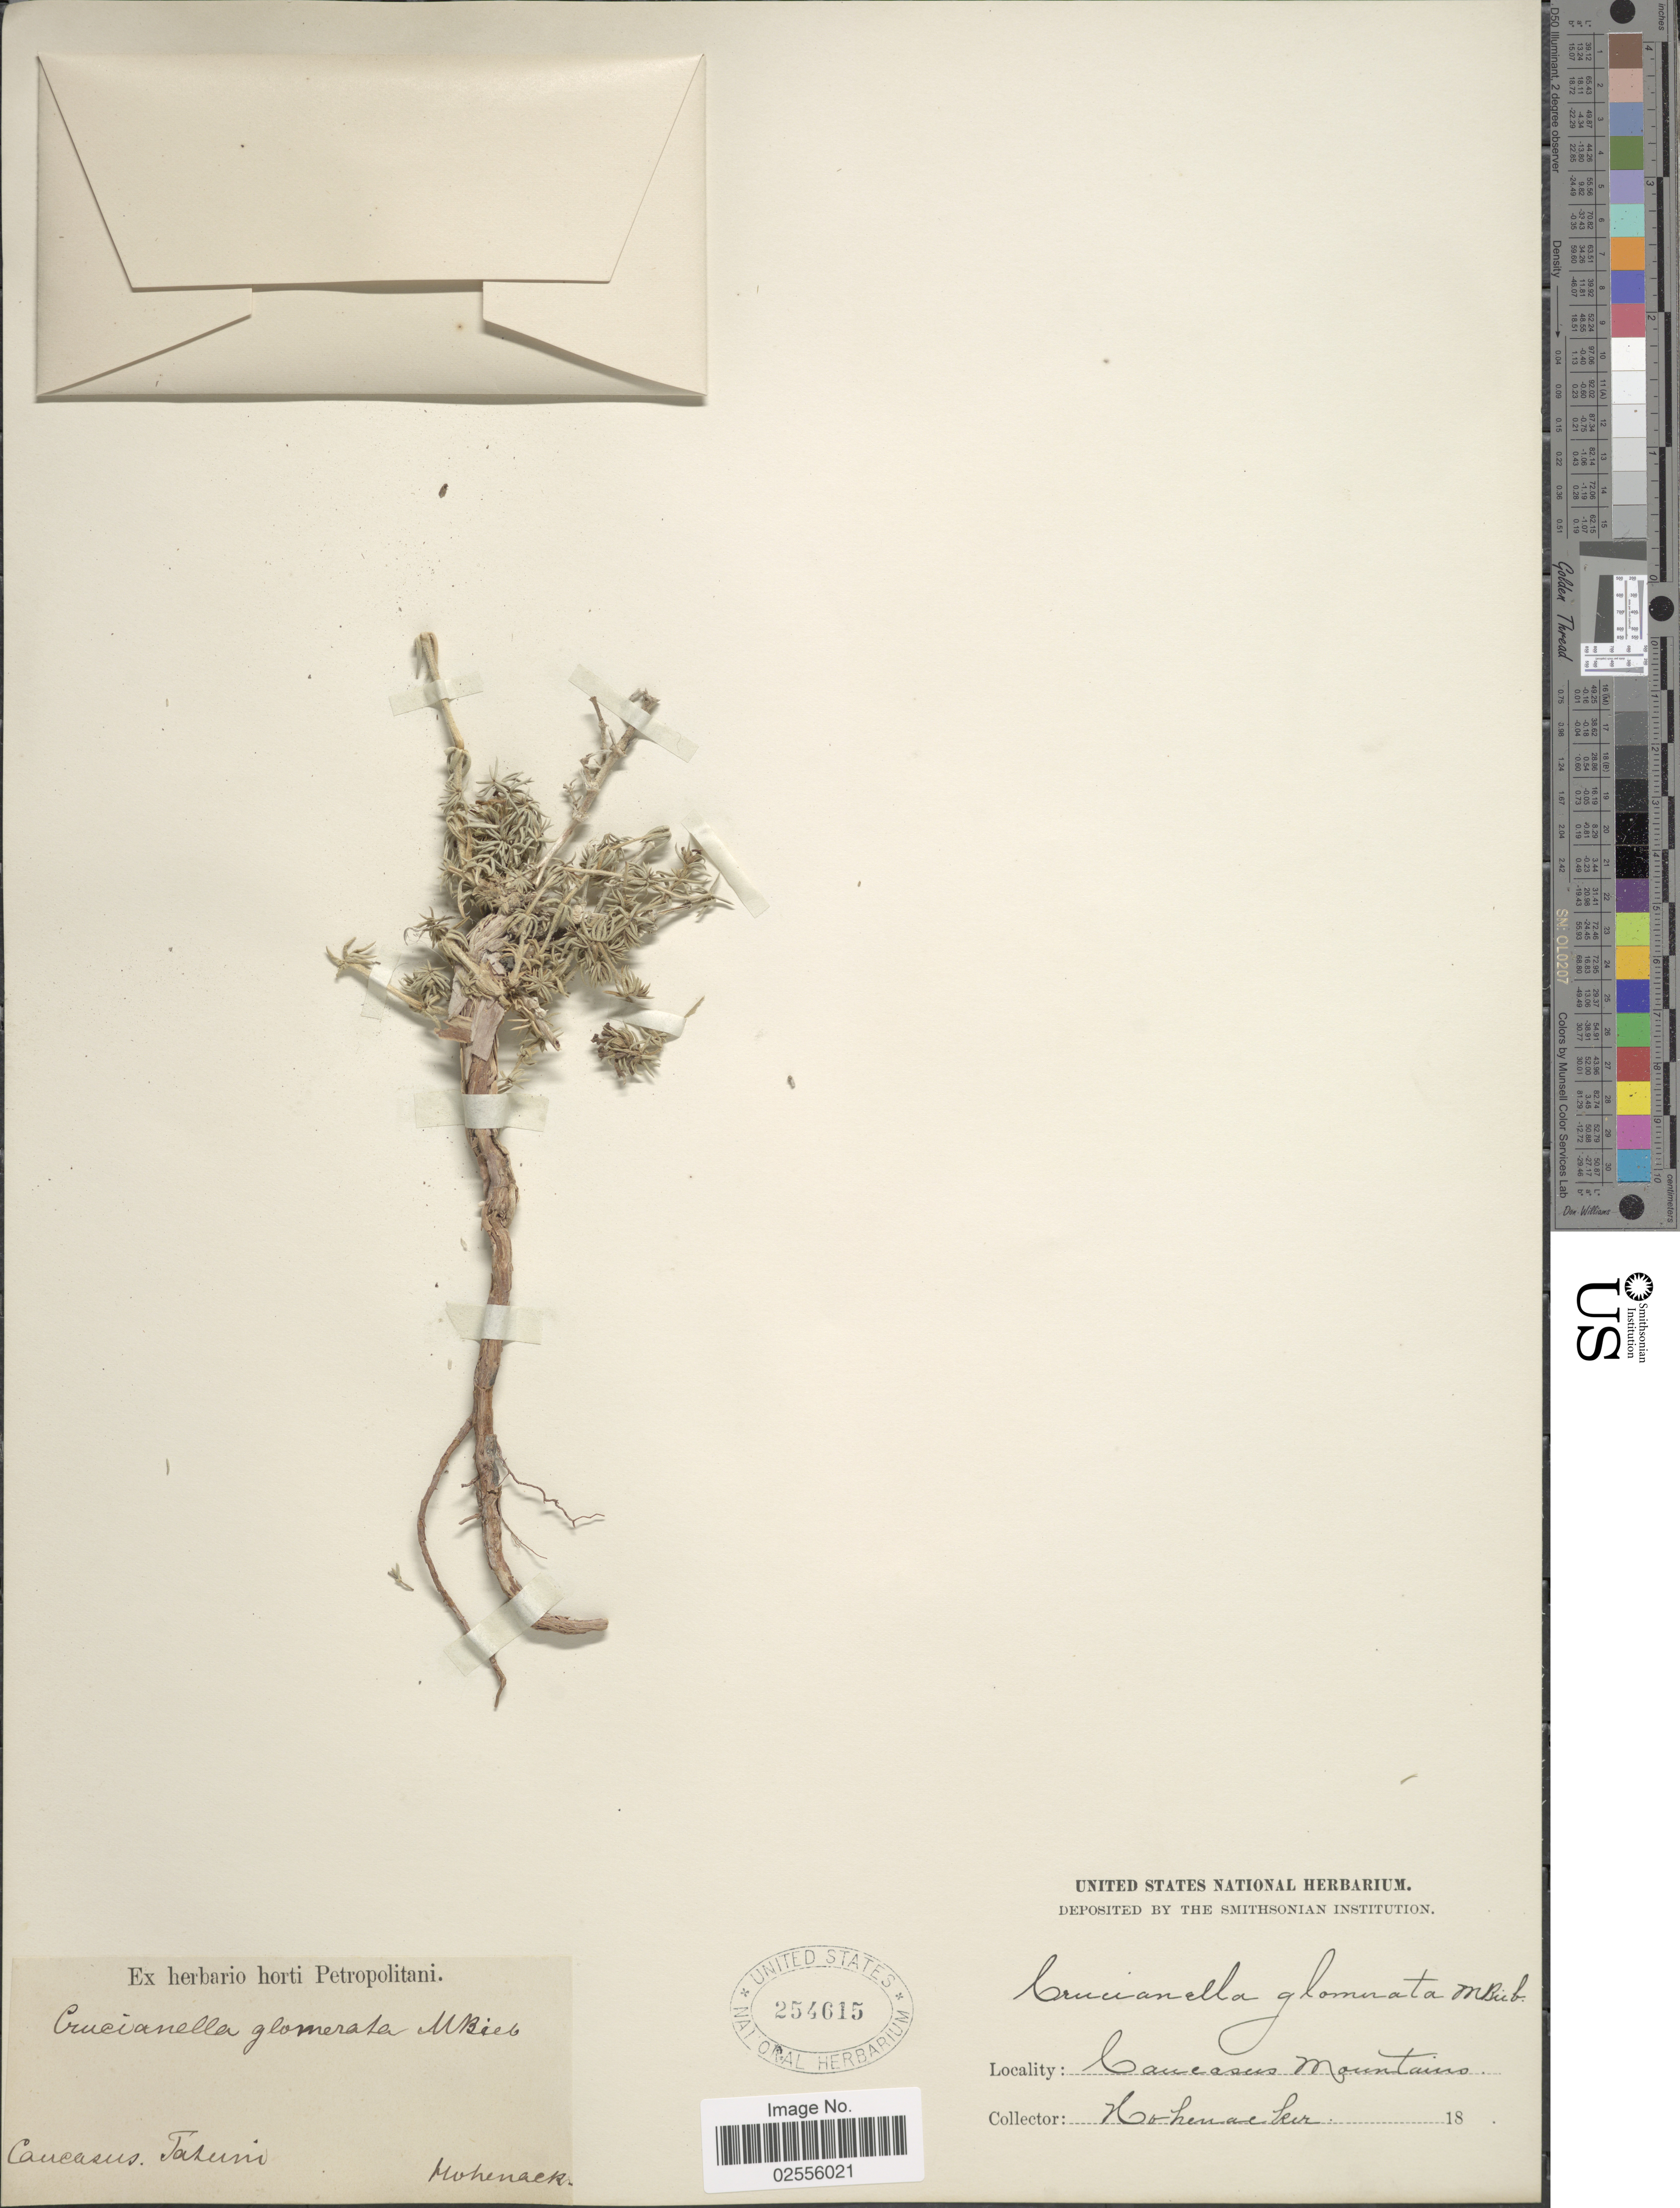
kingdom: Plantae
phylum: Tracheophyta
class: Magnoliopsida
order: Gentianales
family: Rubiaceae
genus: Asperula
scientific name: Asperula glomerata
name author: (M. Bieb.) Griseb.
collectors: Hohenacker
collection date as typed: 18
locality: Caucasus, Tatuni [interpreted], Caucasus Mountains.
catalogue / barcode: US 254615